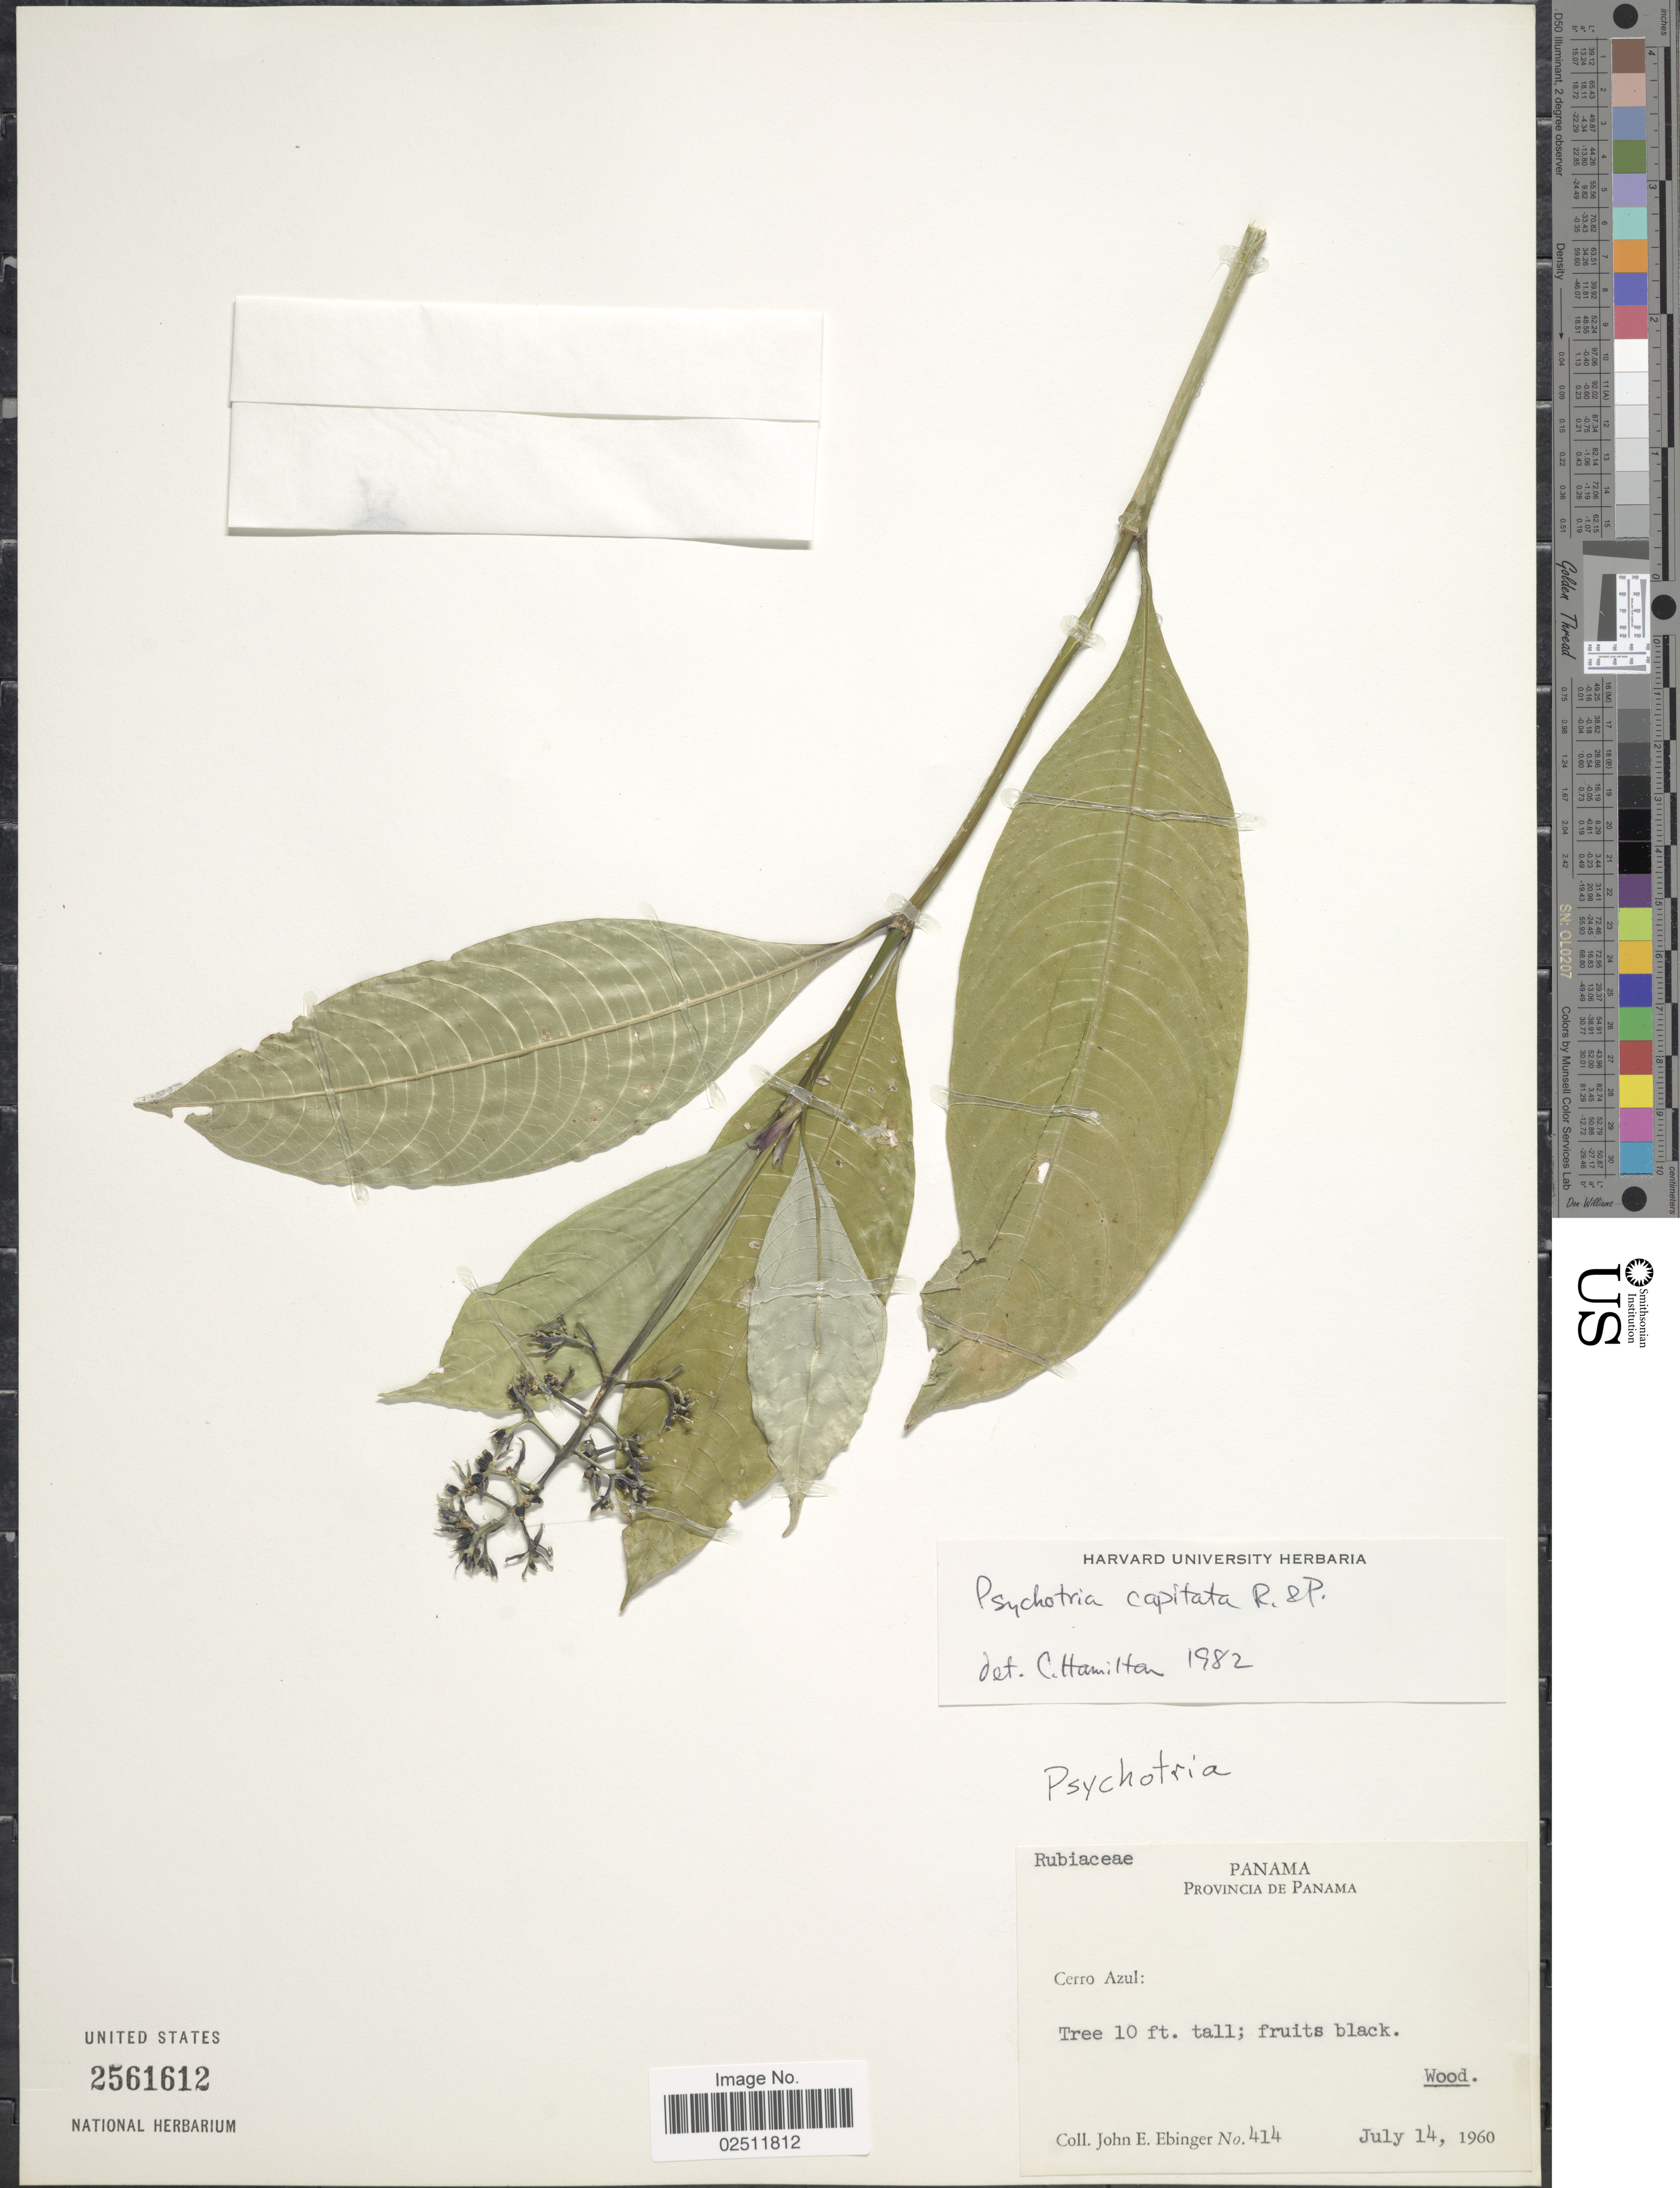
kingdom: Plantae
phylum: Tracheophyta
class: Magnoliopsida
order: Gentianales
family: Rubiaceae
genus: Psychotria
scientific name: Psychotria capitata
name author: Ruiz & Pav.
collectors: J. Ebinger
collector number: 414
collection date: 1960-07-14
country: Panama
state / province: Panamá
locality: Cerro Azul.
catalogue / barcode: US 2561612